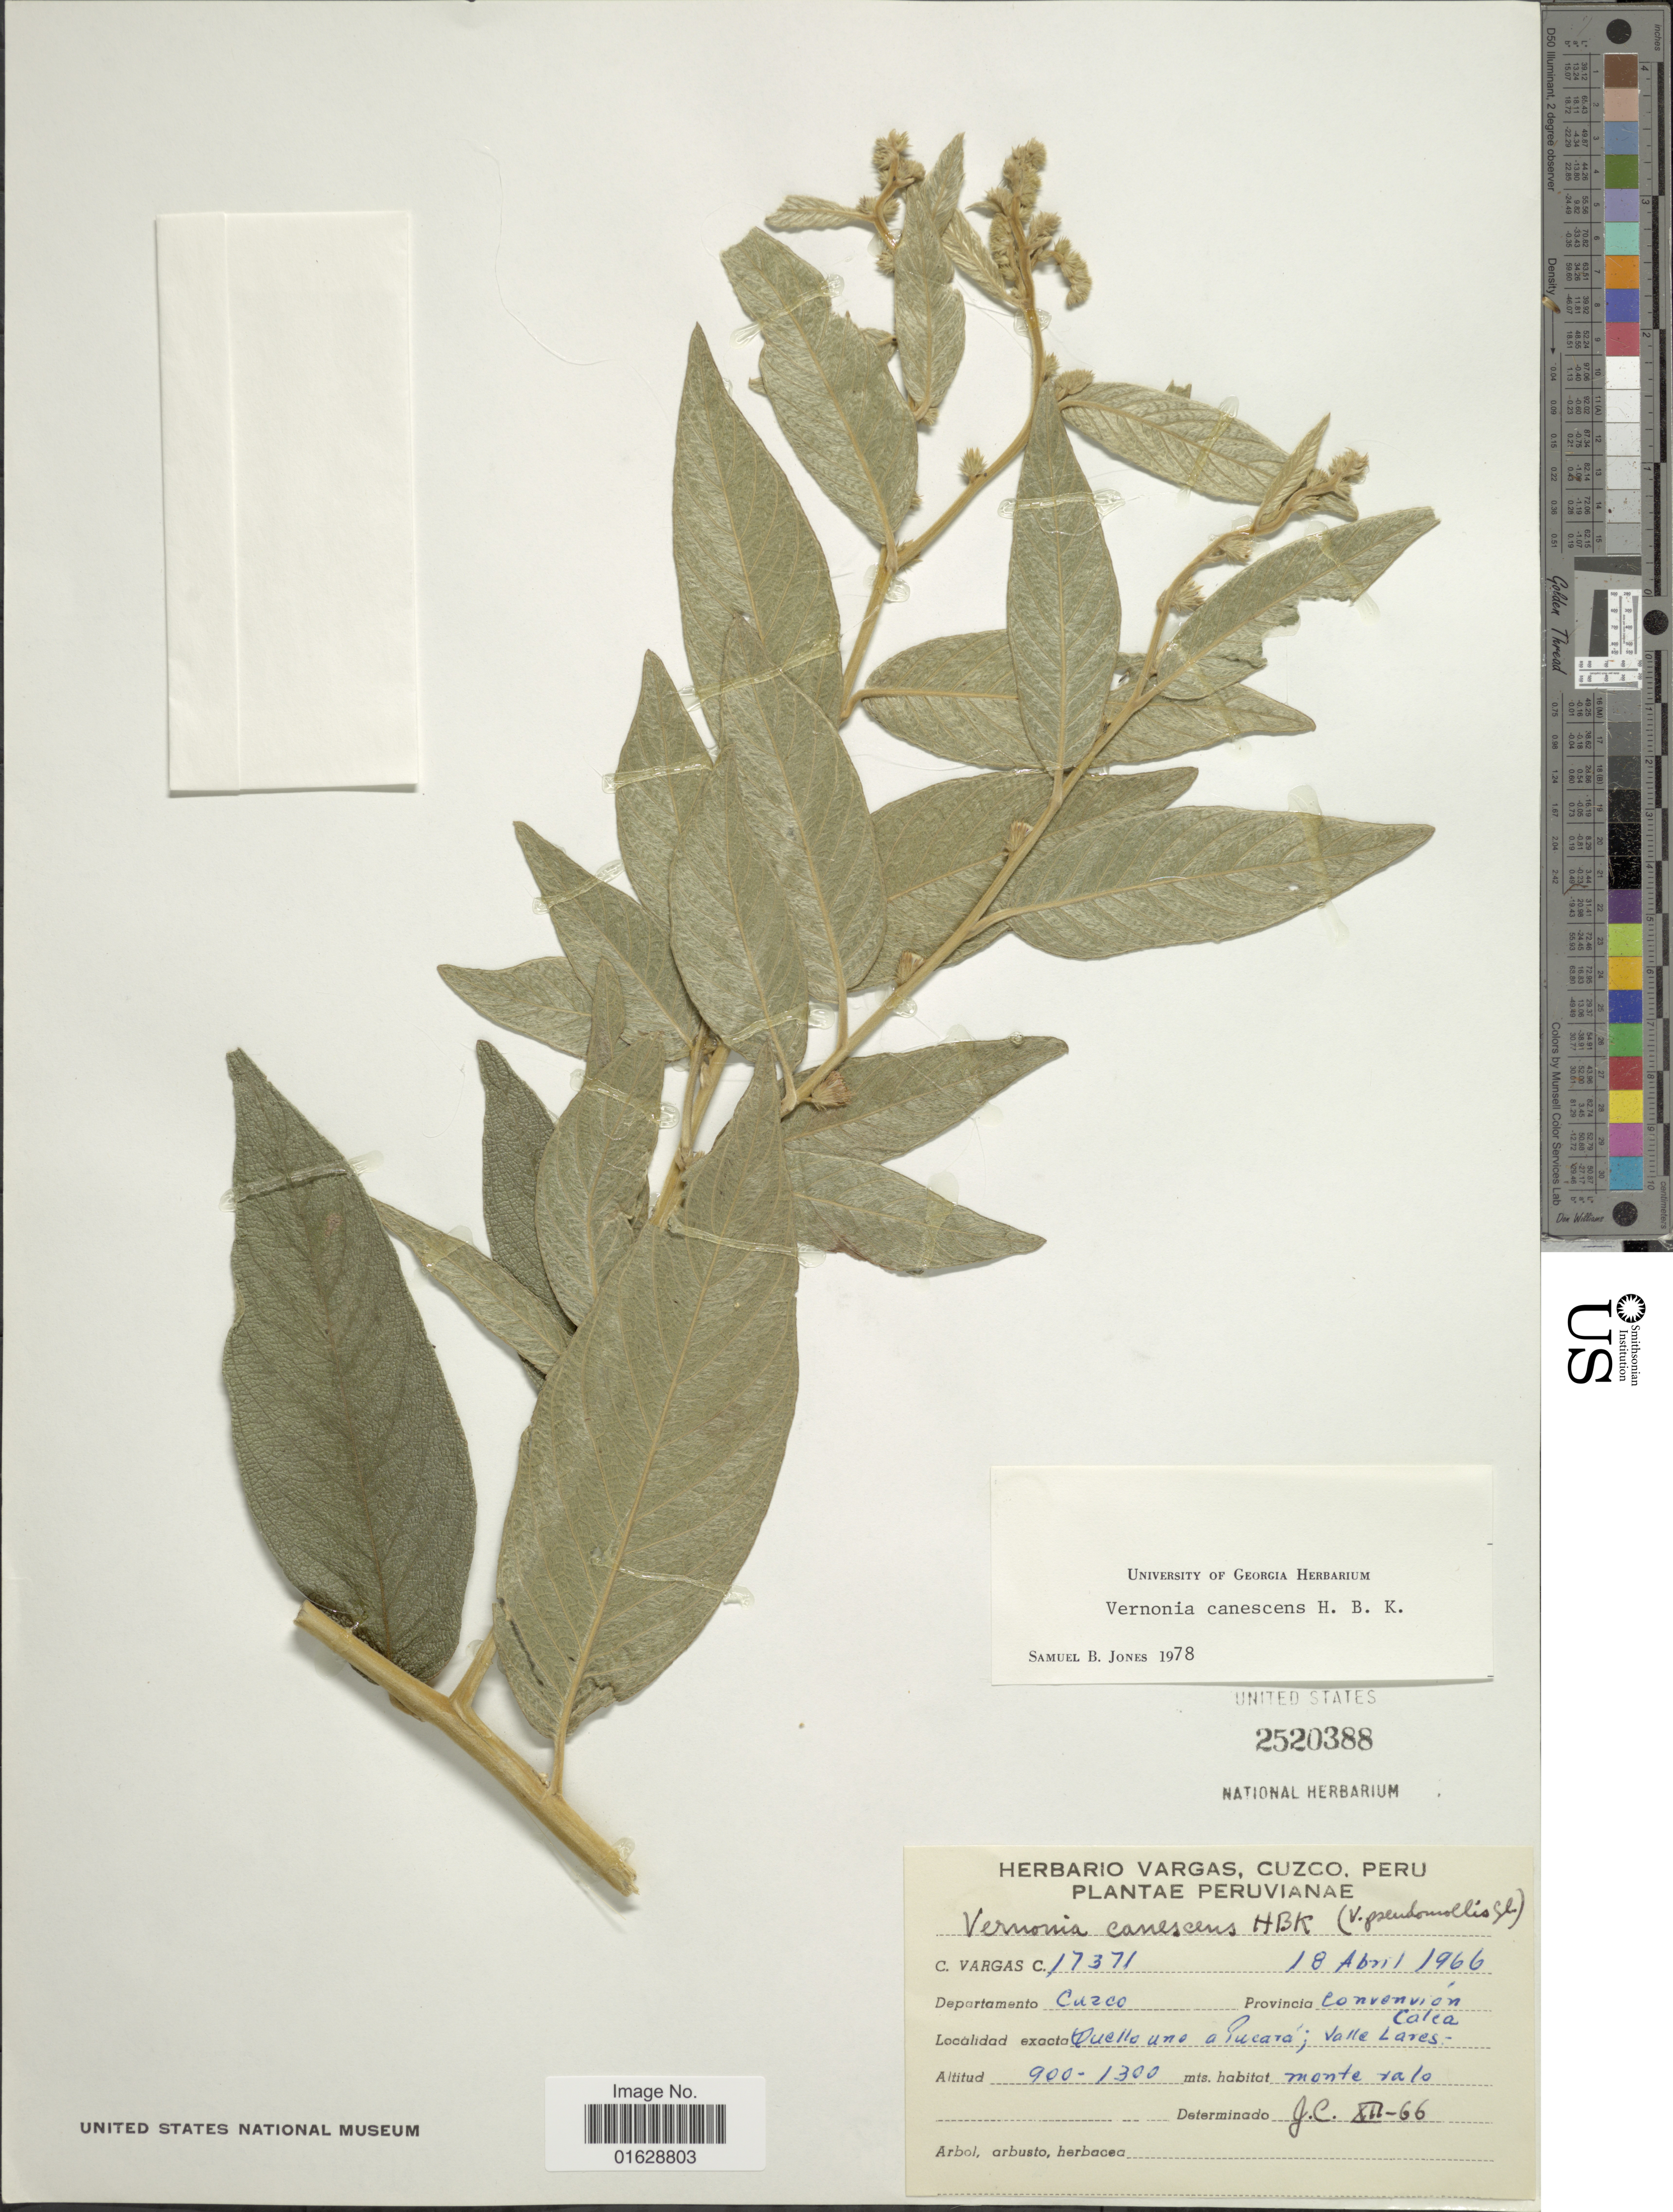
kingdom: Plantae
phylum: Tracheophyta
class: Magnoliopsida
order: Asterales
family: Asteraceae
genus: Lepidaploa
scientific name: Lepidaploa canescens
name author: (Kunth) H. Rob.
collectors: C. Vargas Calderón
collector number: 17371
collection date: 1966-04-18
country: Peru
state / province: Cusco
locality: Provincia Convencion Calca. Quello uno a Pucara; Valle Lares.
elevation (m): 900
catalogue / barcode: US 2520388